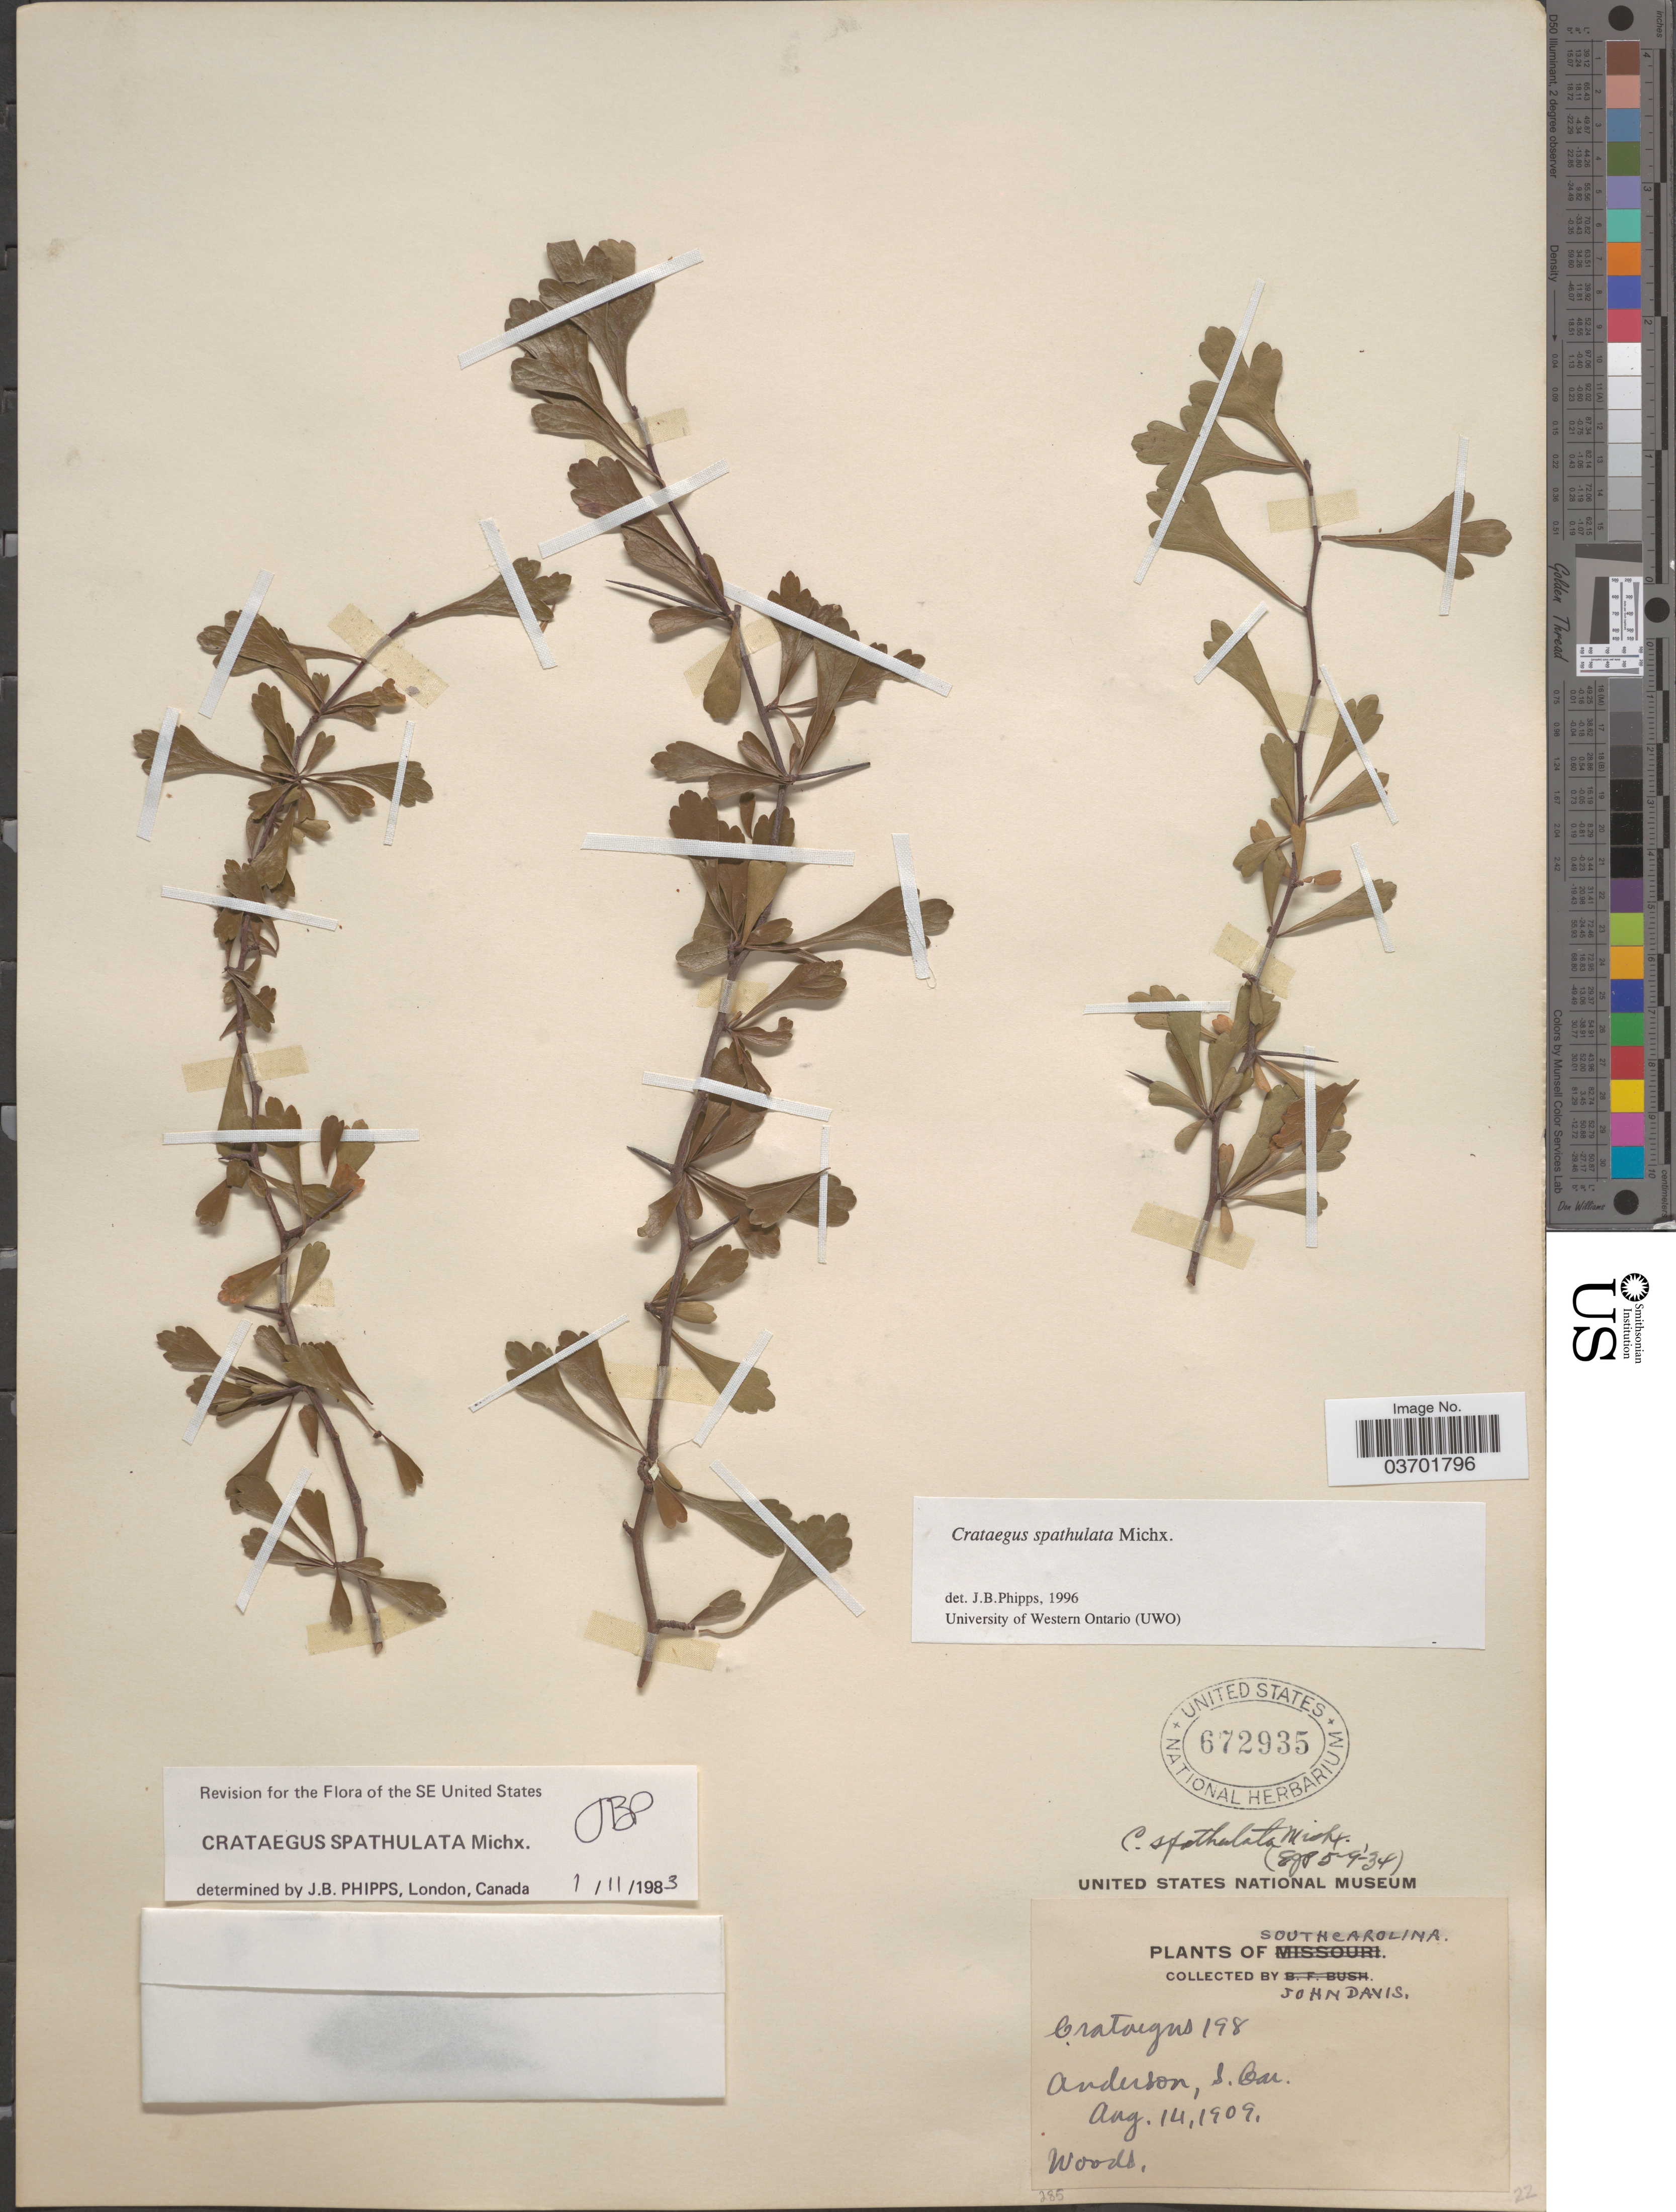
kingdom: Plantae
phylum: Tracheophyta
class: Magnoliopsida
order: Rosales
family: Rosaceae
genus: Crataegus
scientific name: Crataegus spathulata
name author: Michx.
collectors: J. Davis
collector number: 198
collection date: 1909-08-14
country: United States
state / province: South Carolina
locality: Anderson.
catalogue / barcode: US 672935